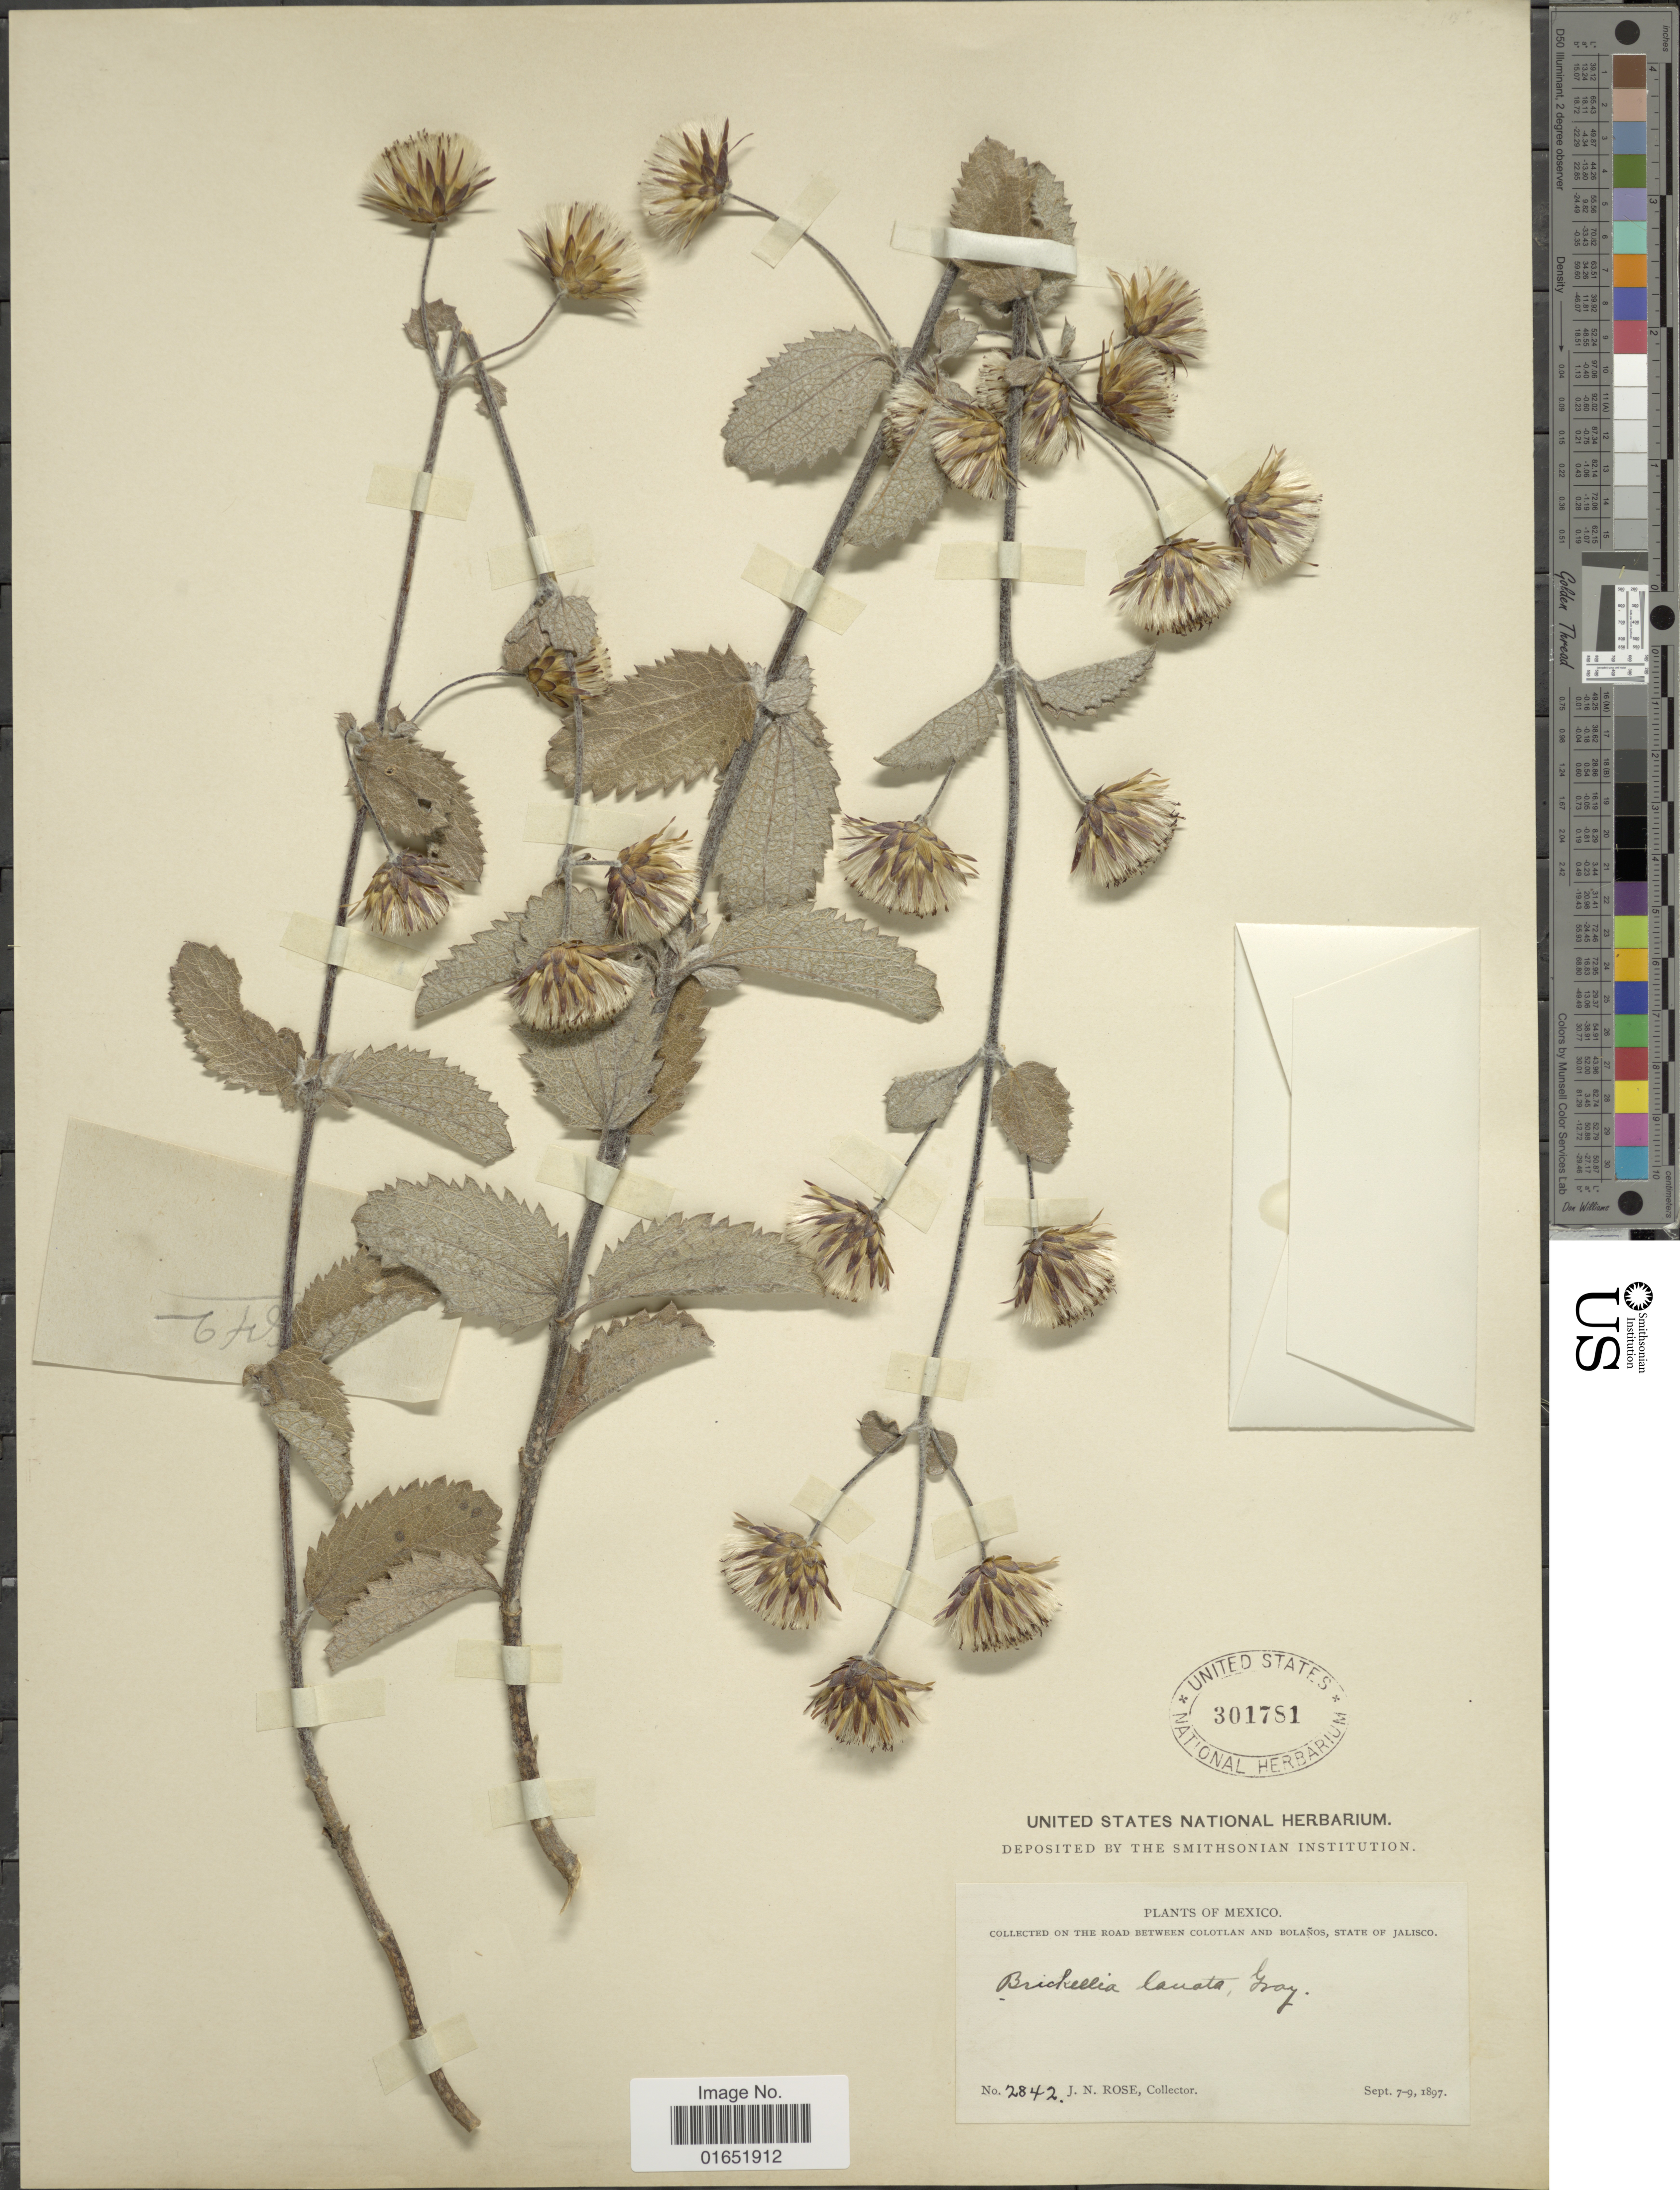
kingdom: Plantae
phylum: Tracheophyta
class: Magnoliopsida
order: Asterales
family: Asteraceae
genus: Brickellia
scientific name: Brickellia lanata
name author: (DC.) A. Gray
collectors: J. N. Rose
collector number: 2842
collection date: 1897-09-07/1897-09-09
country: Mexico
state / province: Jalisco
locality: On the road between Colotlan and Bolaños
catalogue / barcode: US 301781